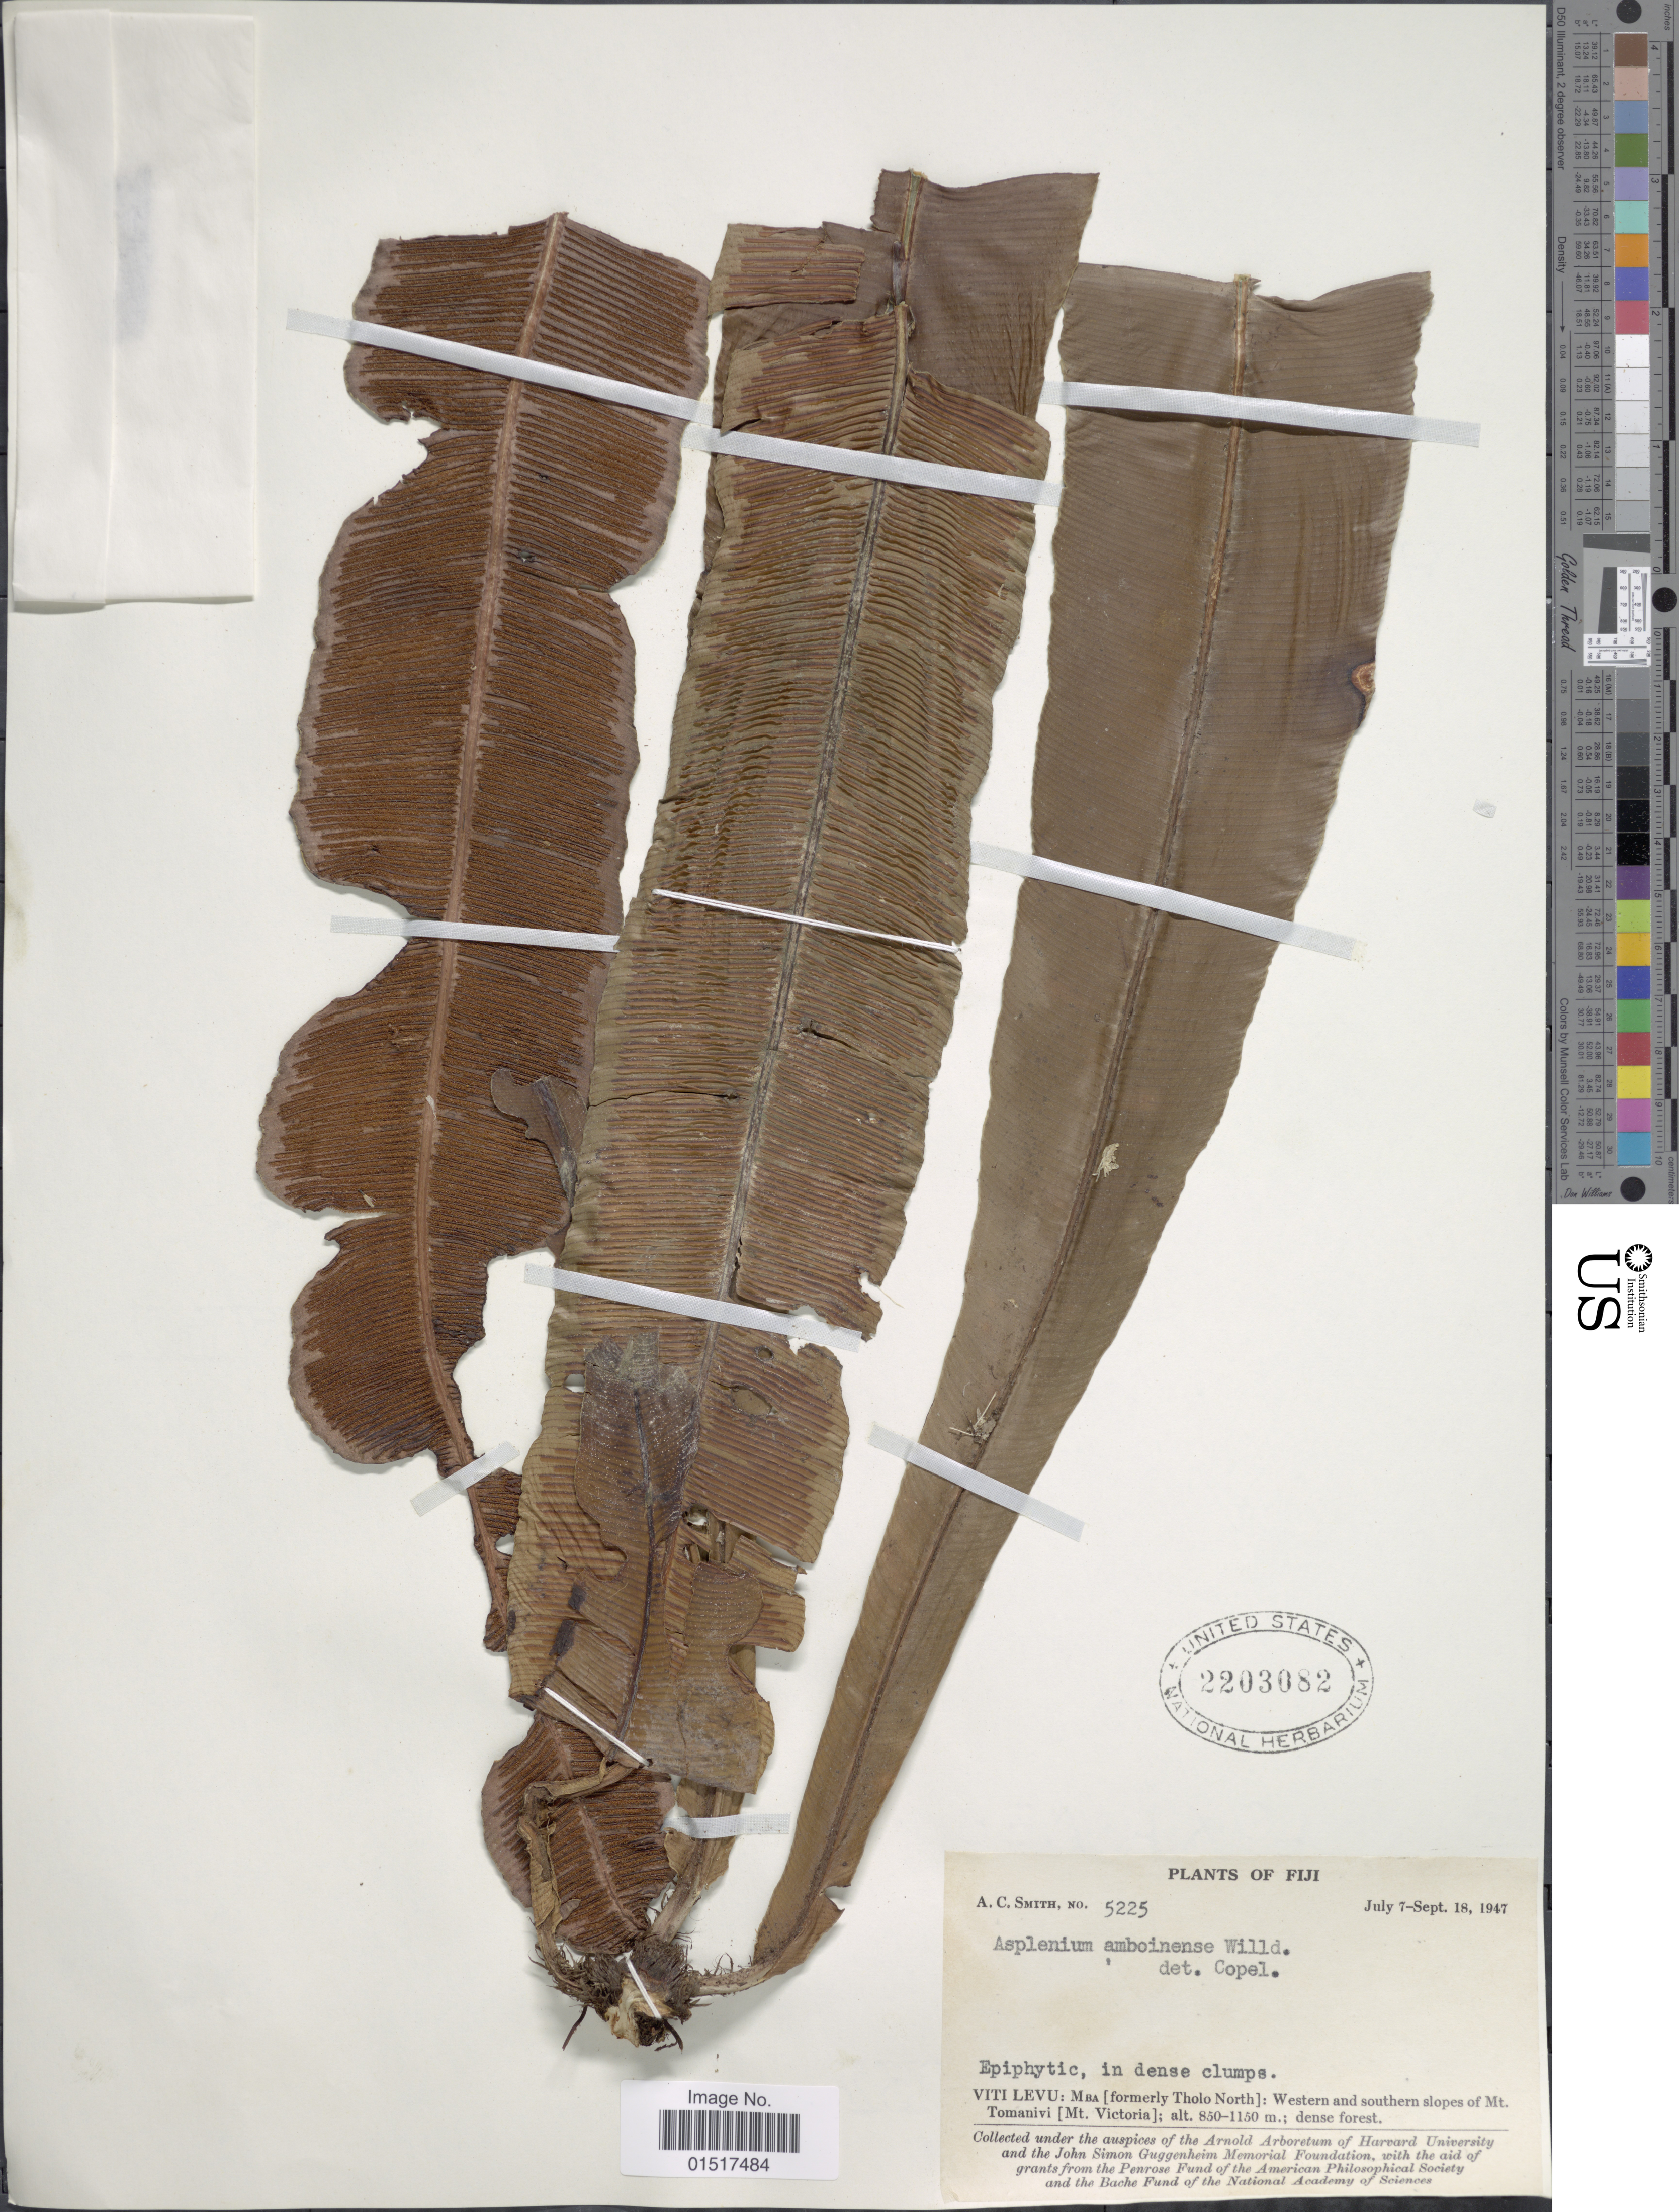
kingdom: Plantae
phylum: Tracheophyta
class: Polypodiopsida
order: Polypodiales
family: Aspleniaceae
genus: Asplenium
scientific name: Asplenium amboinense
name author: Willd.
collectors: A. C. Smith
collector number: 5225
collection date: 1947-07-07/1947-09-18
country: Fiji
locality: Viti Levu: Mba (formerly Tholo North): Western and southern slopes of Mt. Tomanivi (Mt. Victoria)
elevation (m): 850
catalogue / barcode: US 2203082